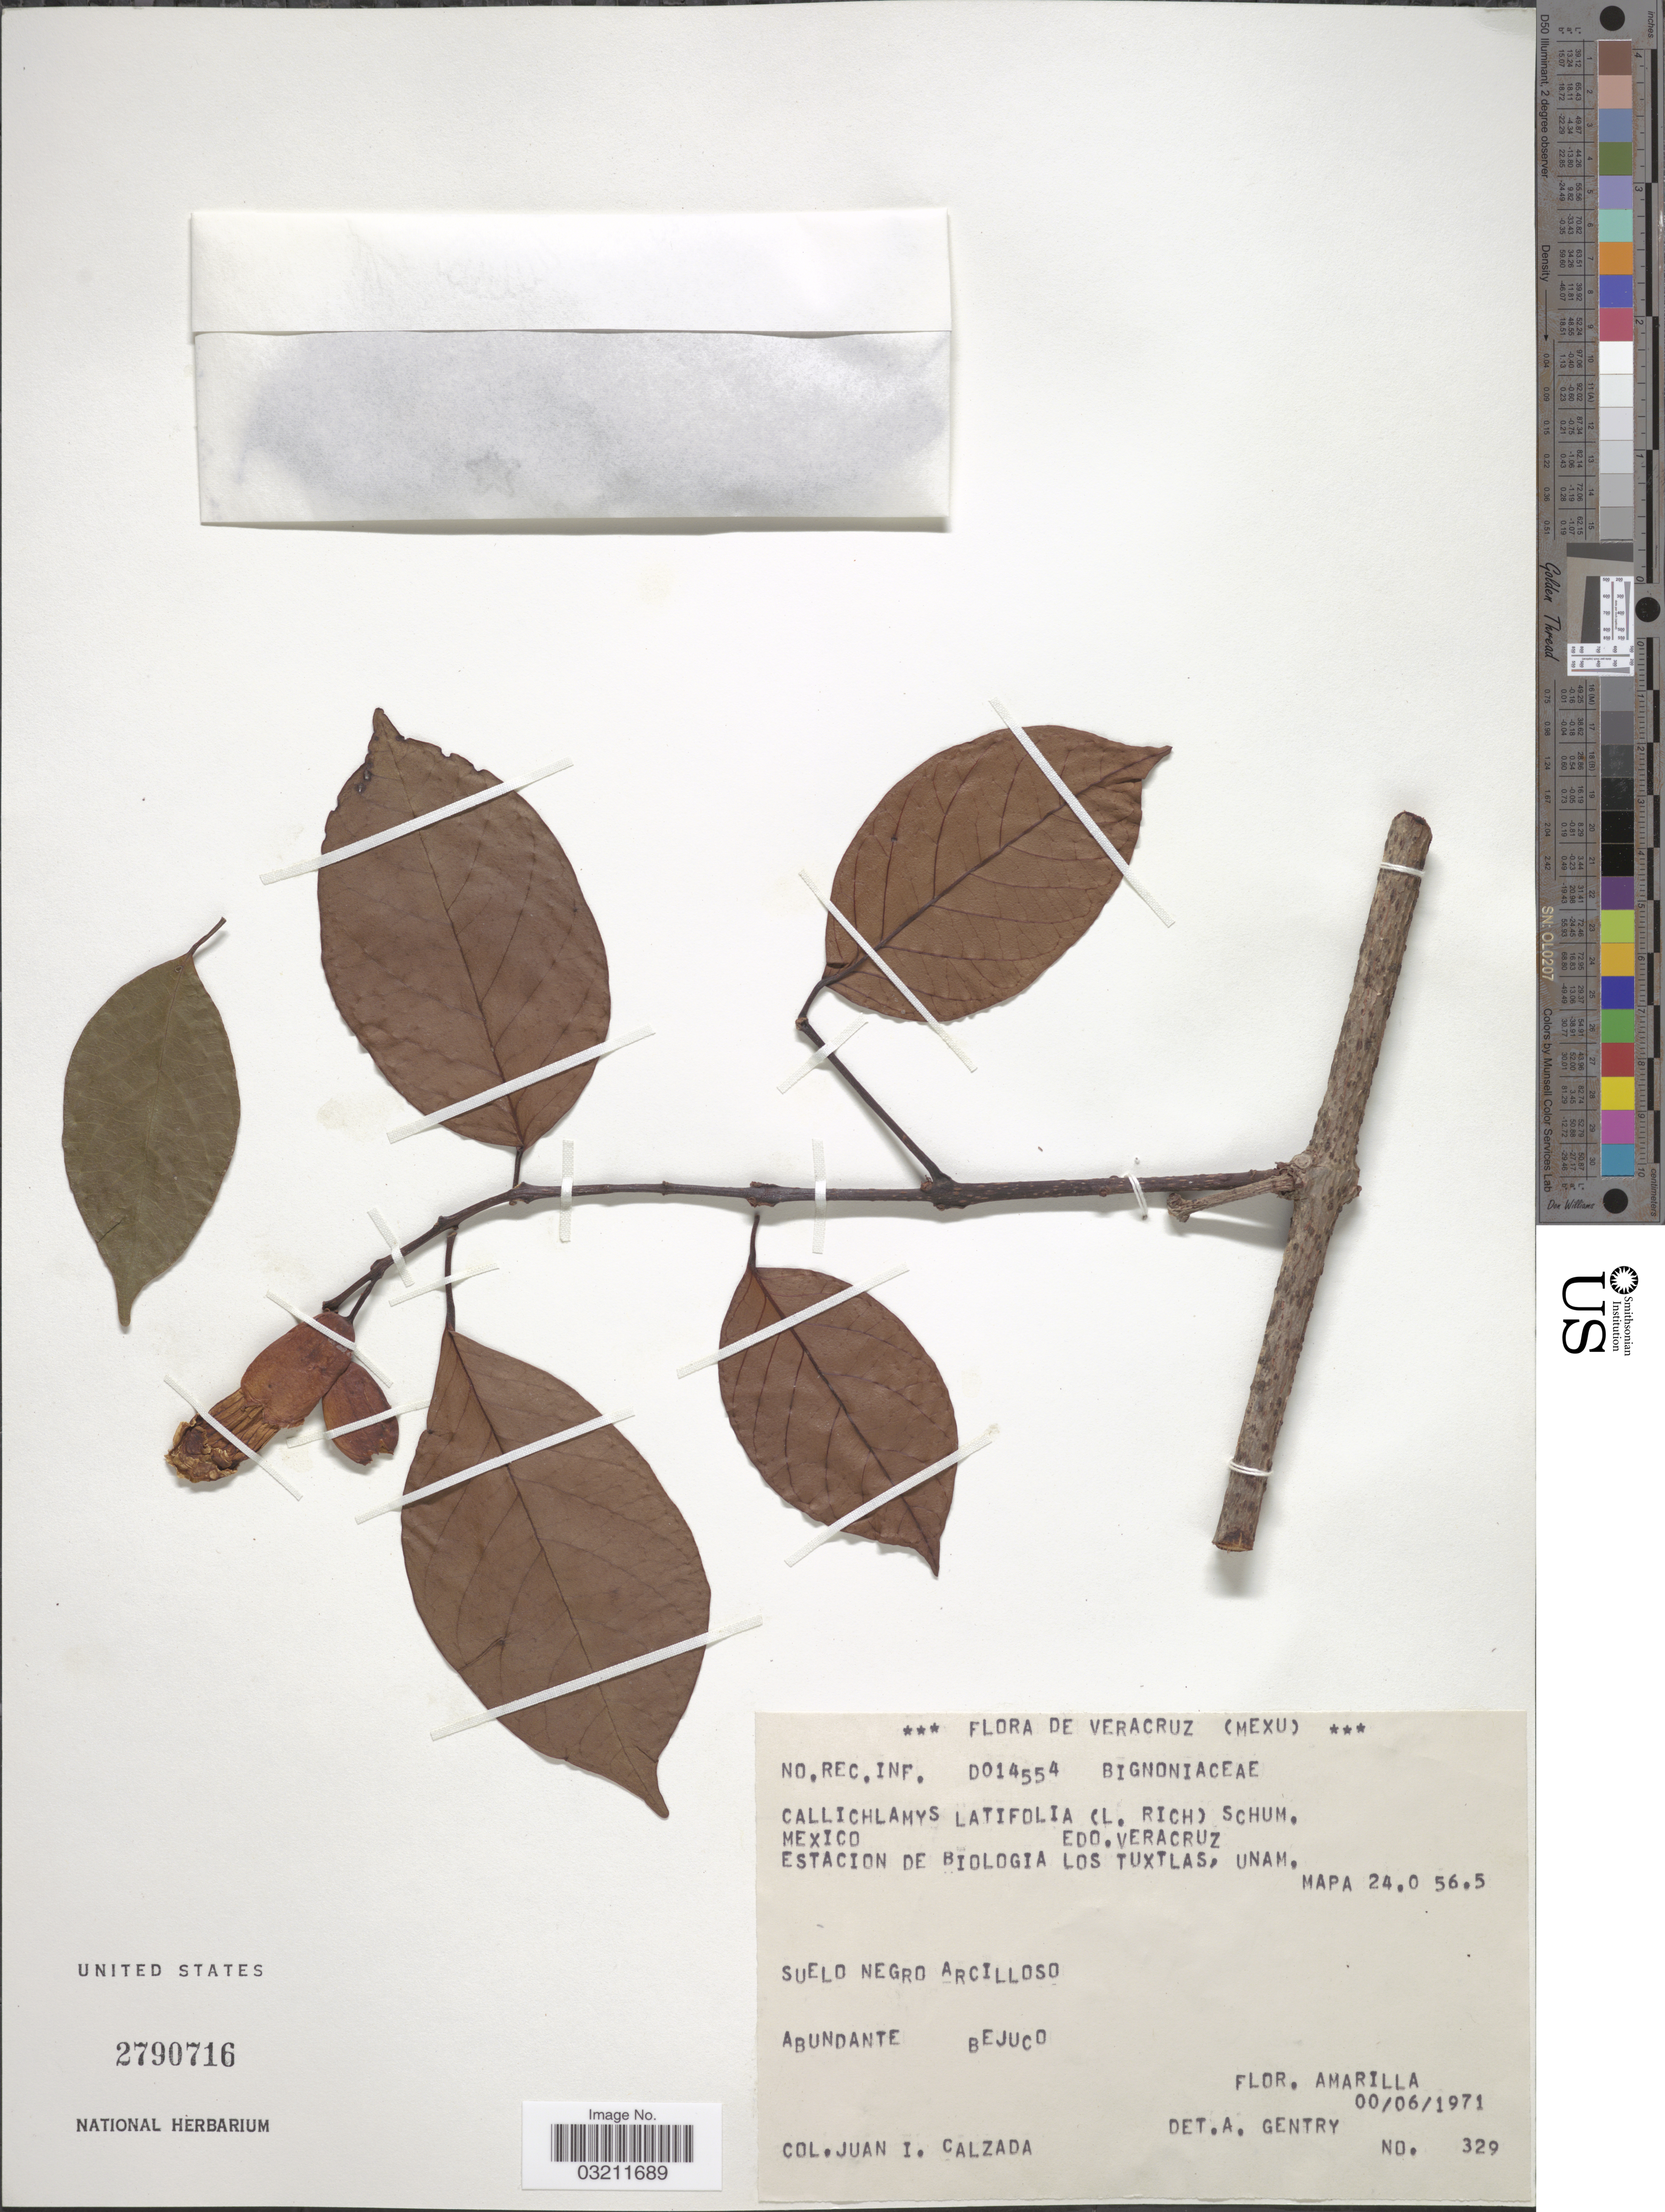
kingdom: Plantae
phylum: Tracheophyta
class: Magnoliopsida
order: Lamiales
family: Bignoniaceae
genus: Callichlamys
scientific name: Callichlamys latifolia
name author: (Rich.) K. Schum.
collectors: J. I. Calzada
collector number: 329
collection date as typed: Transcribed d/m/y: 0/6/1971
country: Mexico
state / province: Veracruz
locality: Veracruz. Estacion de Biologia Los Tuxtlas, Unam. Mapa 24.0 56.5.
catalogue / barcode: US 2790716